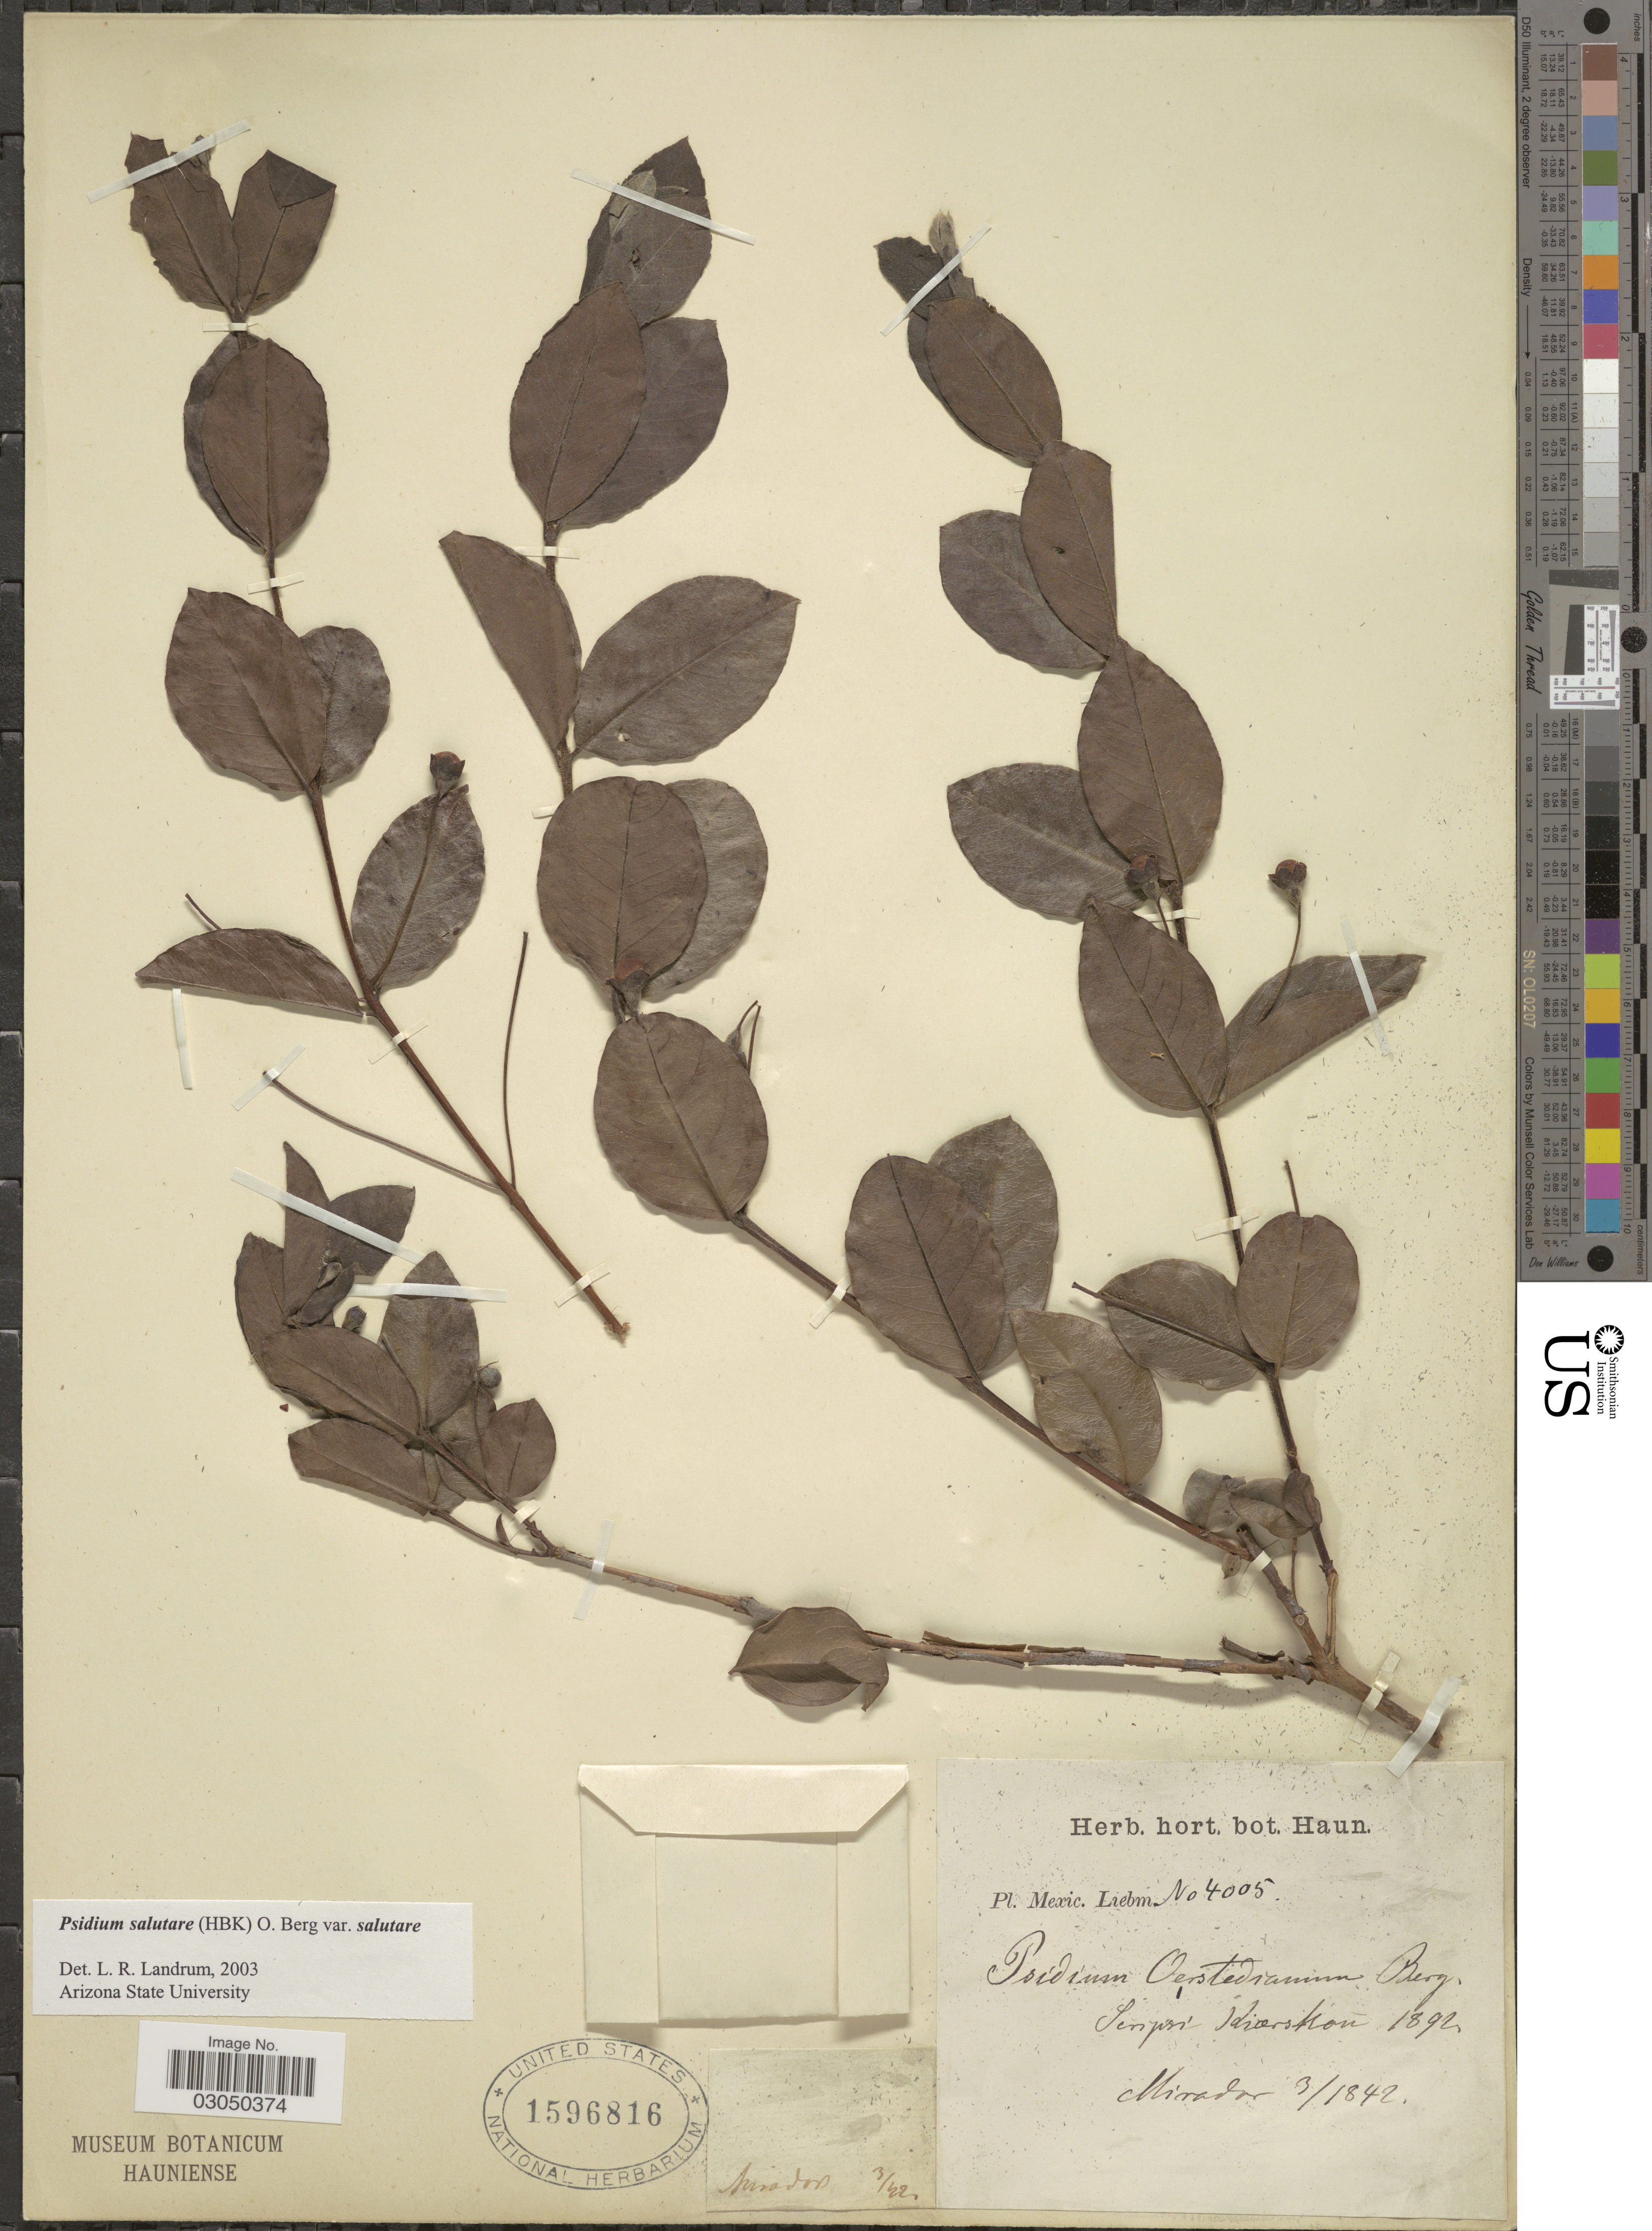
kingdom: Plantae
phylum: Tracheophyta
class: Magnoliopsida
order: Myrtales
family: Myrtaceae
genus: Psidium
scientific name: Psidium salutare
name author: (Kunth) O. Berg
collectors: Liebmann, --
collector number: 4005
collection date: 1842-03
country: Mexico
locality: Mirador.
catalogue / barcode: US 1596816